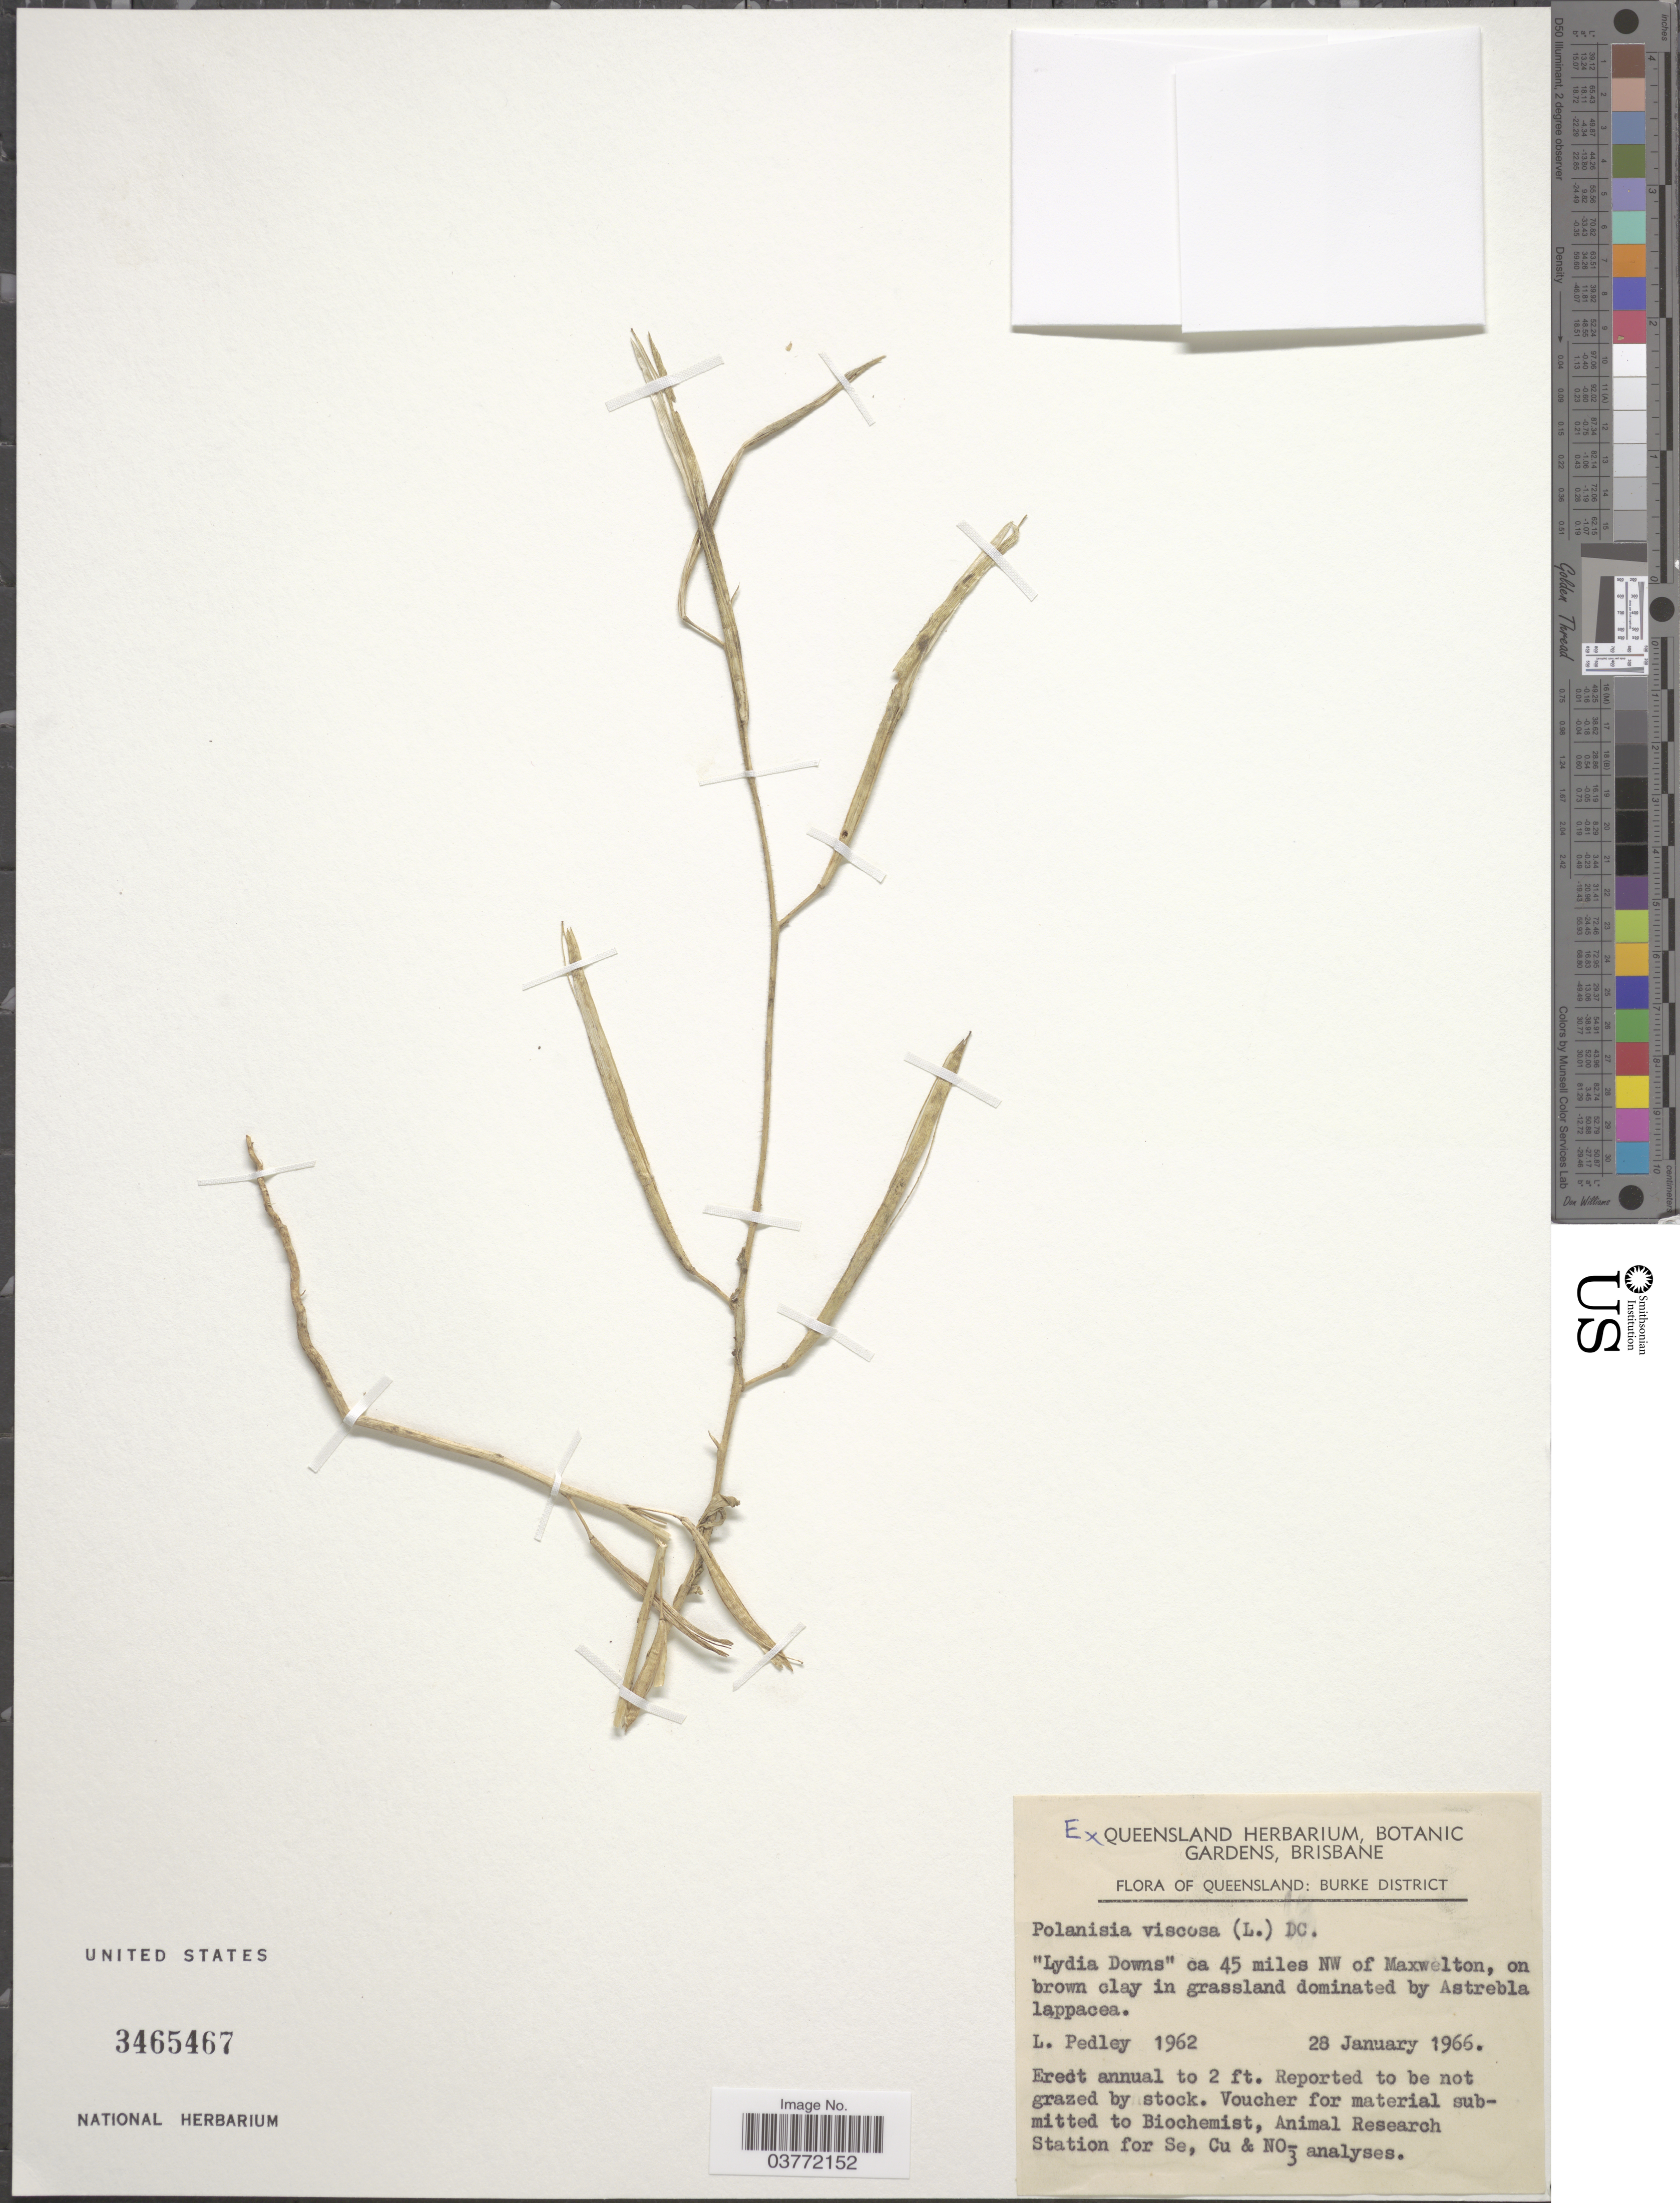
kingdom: Plantae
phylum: Tracheophyta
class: Magnoliopsida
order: Brassicales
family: Cleomaceae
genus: Arivela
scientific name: Arivela viscosa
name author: (L.) Raf.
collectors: L. Pedley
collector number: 1962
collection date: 1966-01-28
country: Australia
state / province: Queensland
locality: Burke District. "Lydia Downs" ca 45 miles NW of Maxwelton, on brown clay in grassland.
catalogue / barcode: US 3465467